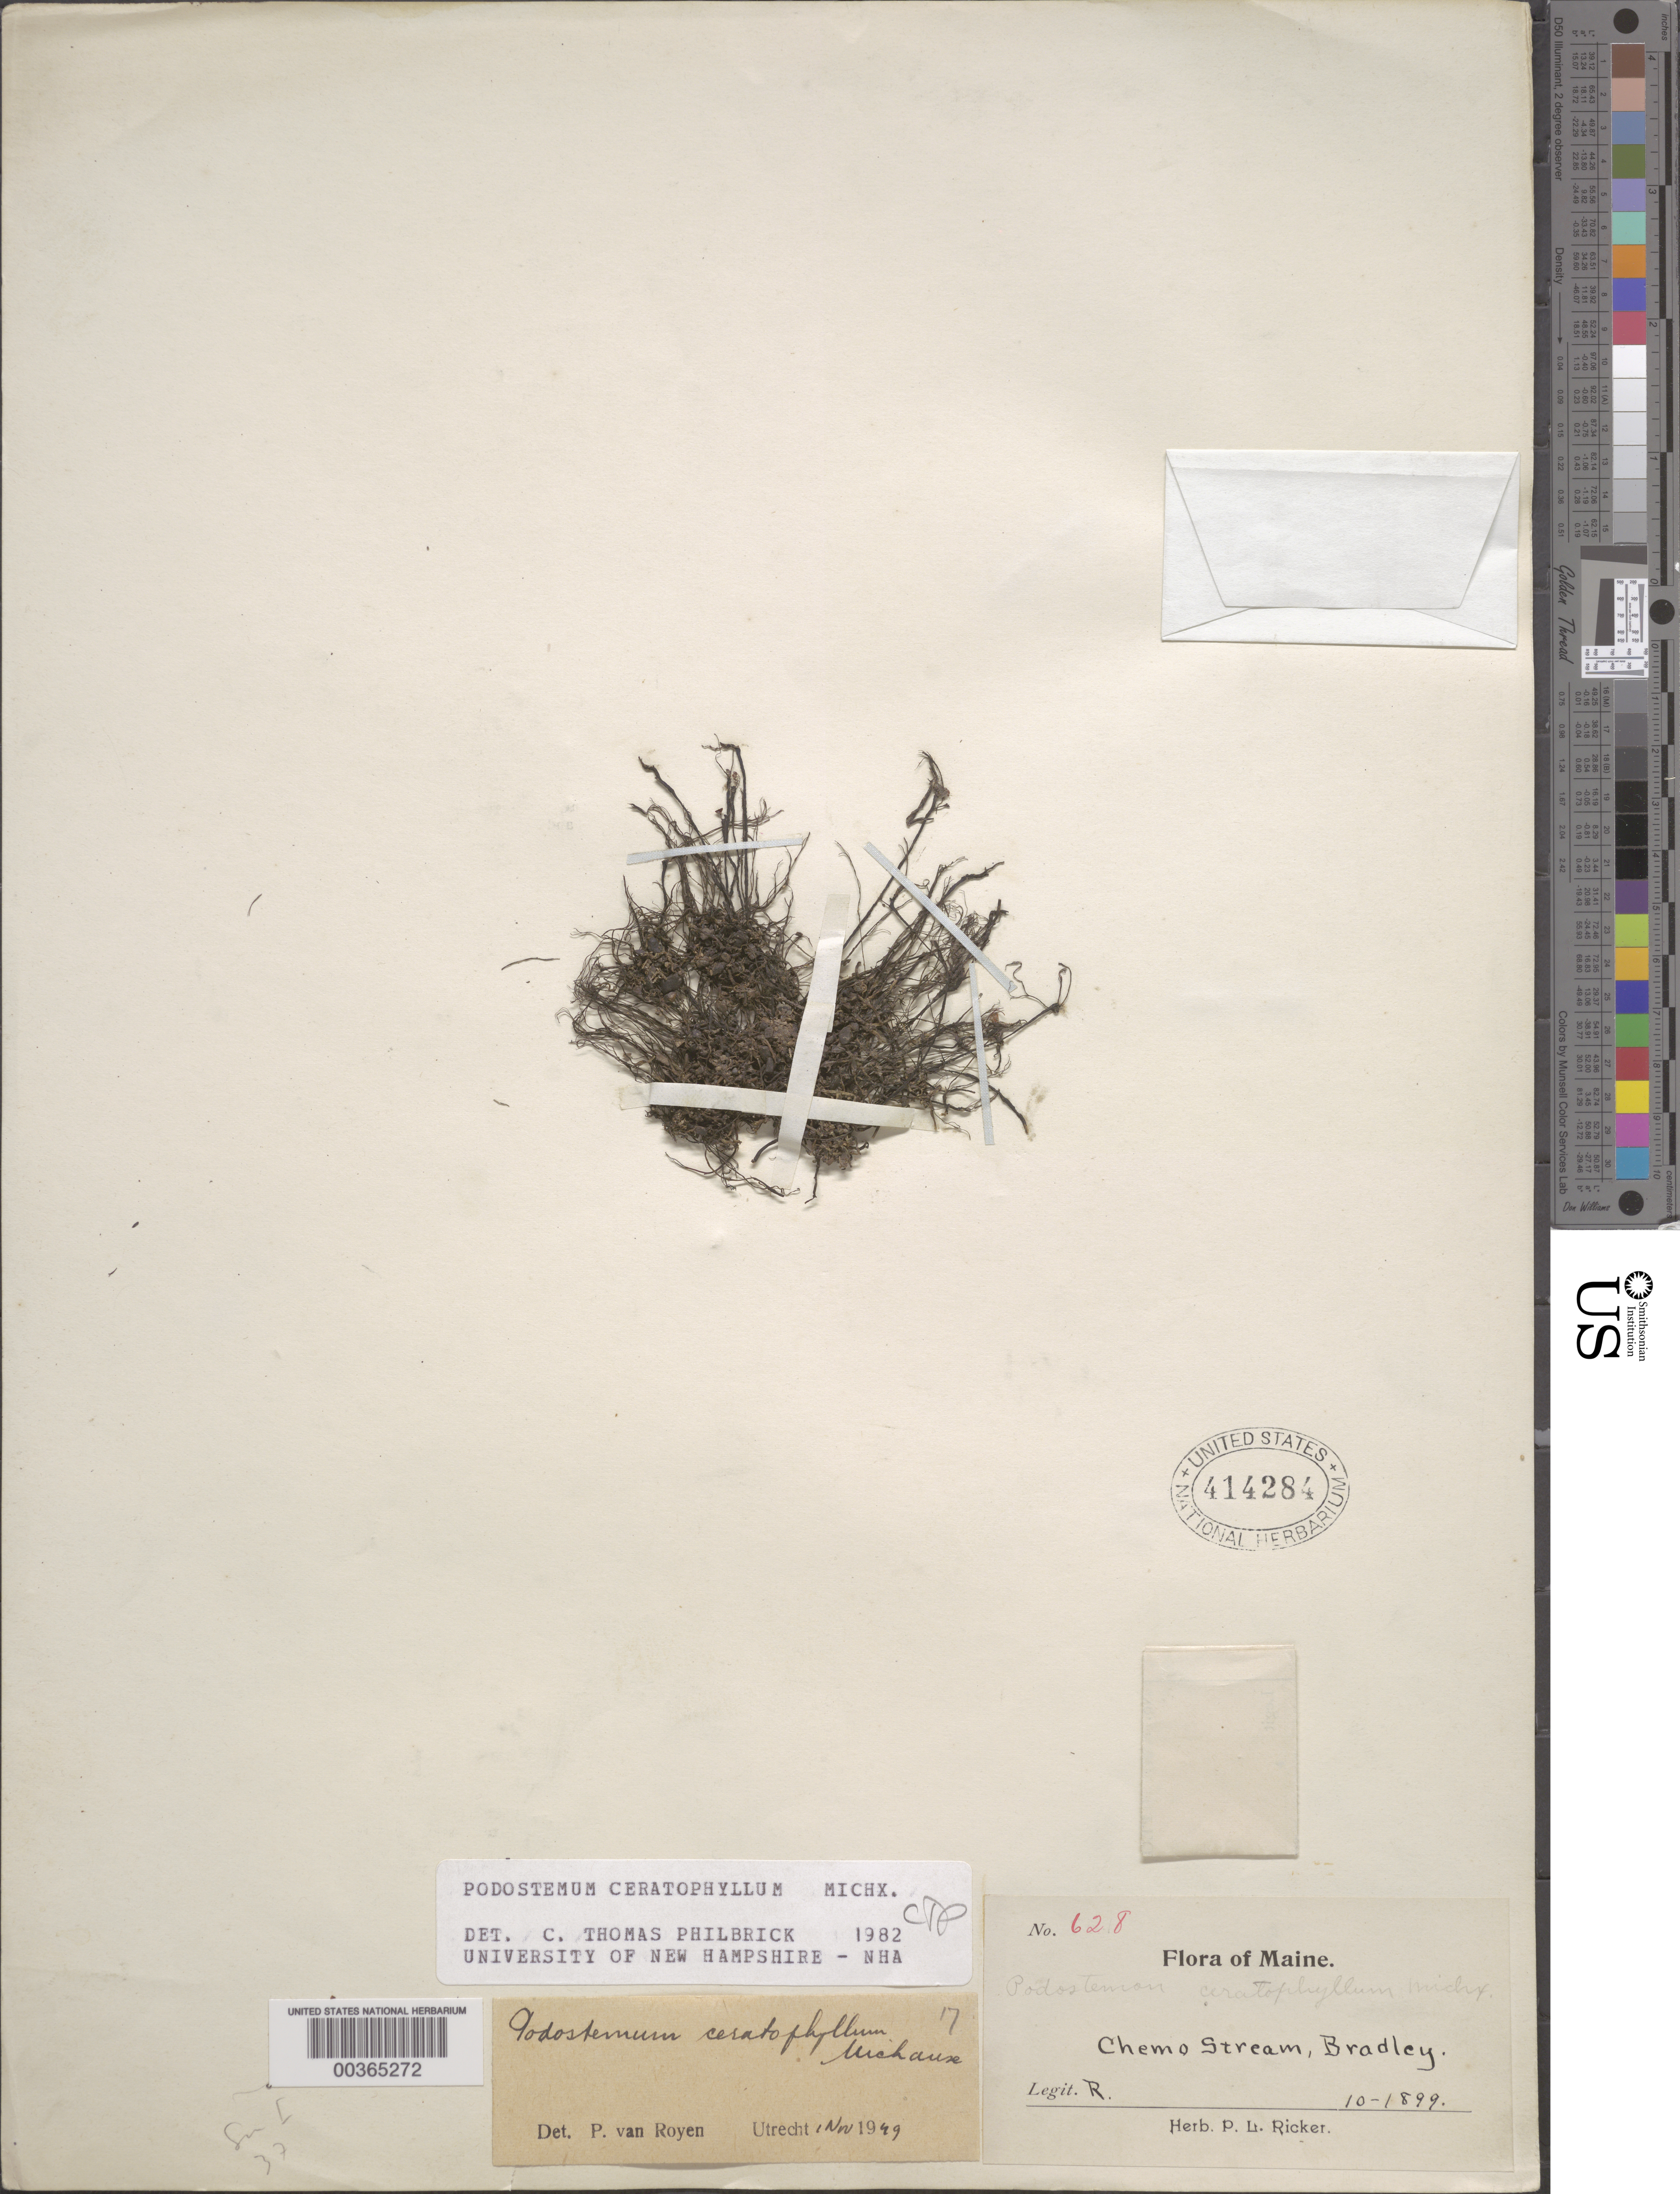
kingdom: Plantae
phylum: Tracheophyta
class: Magnoliopsida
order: Malpighiales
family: Podostemaceae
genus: Podostemum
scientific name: Podostemum ceratophylllum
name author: Michx.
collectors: P. Ricker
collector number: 628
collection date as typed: Oct 1899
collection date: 1899-10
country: United States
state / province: Maine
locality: Chemo stream, bradley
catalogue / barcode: US 414284